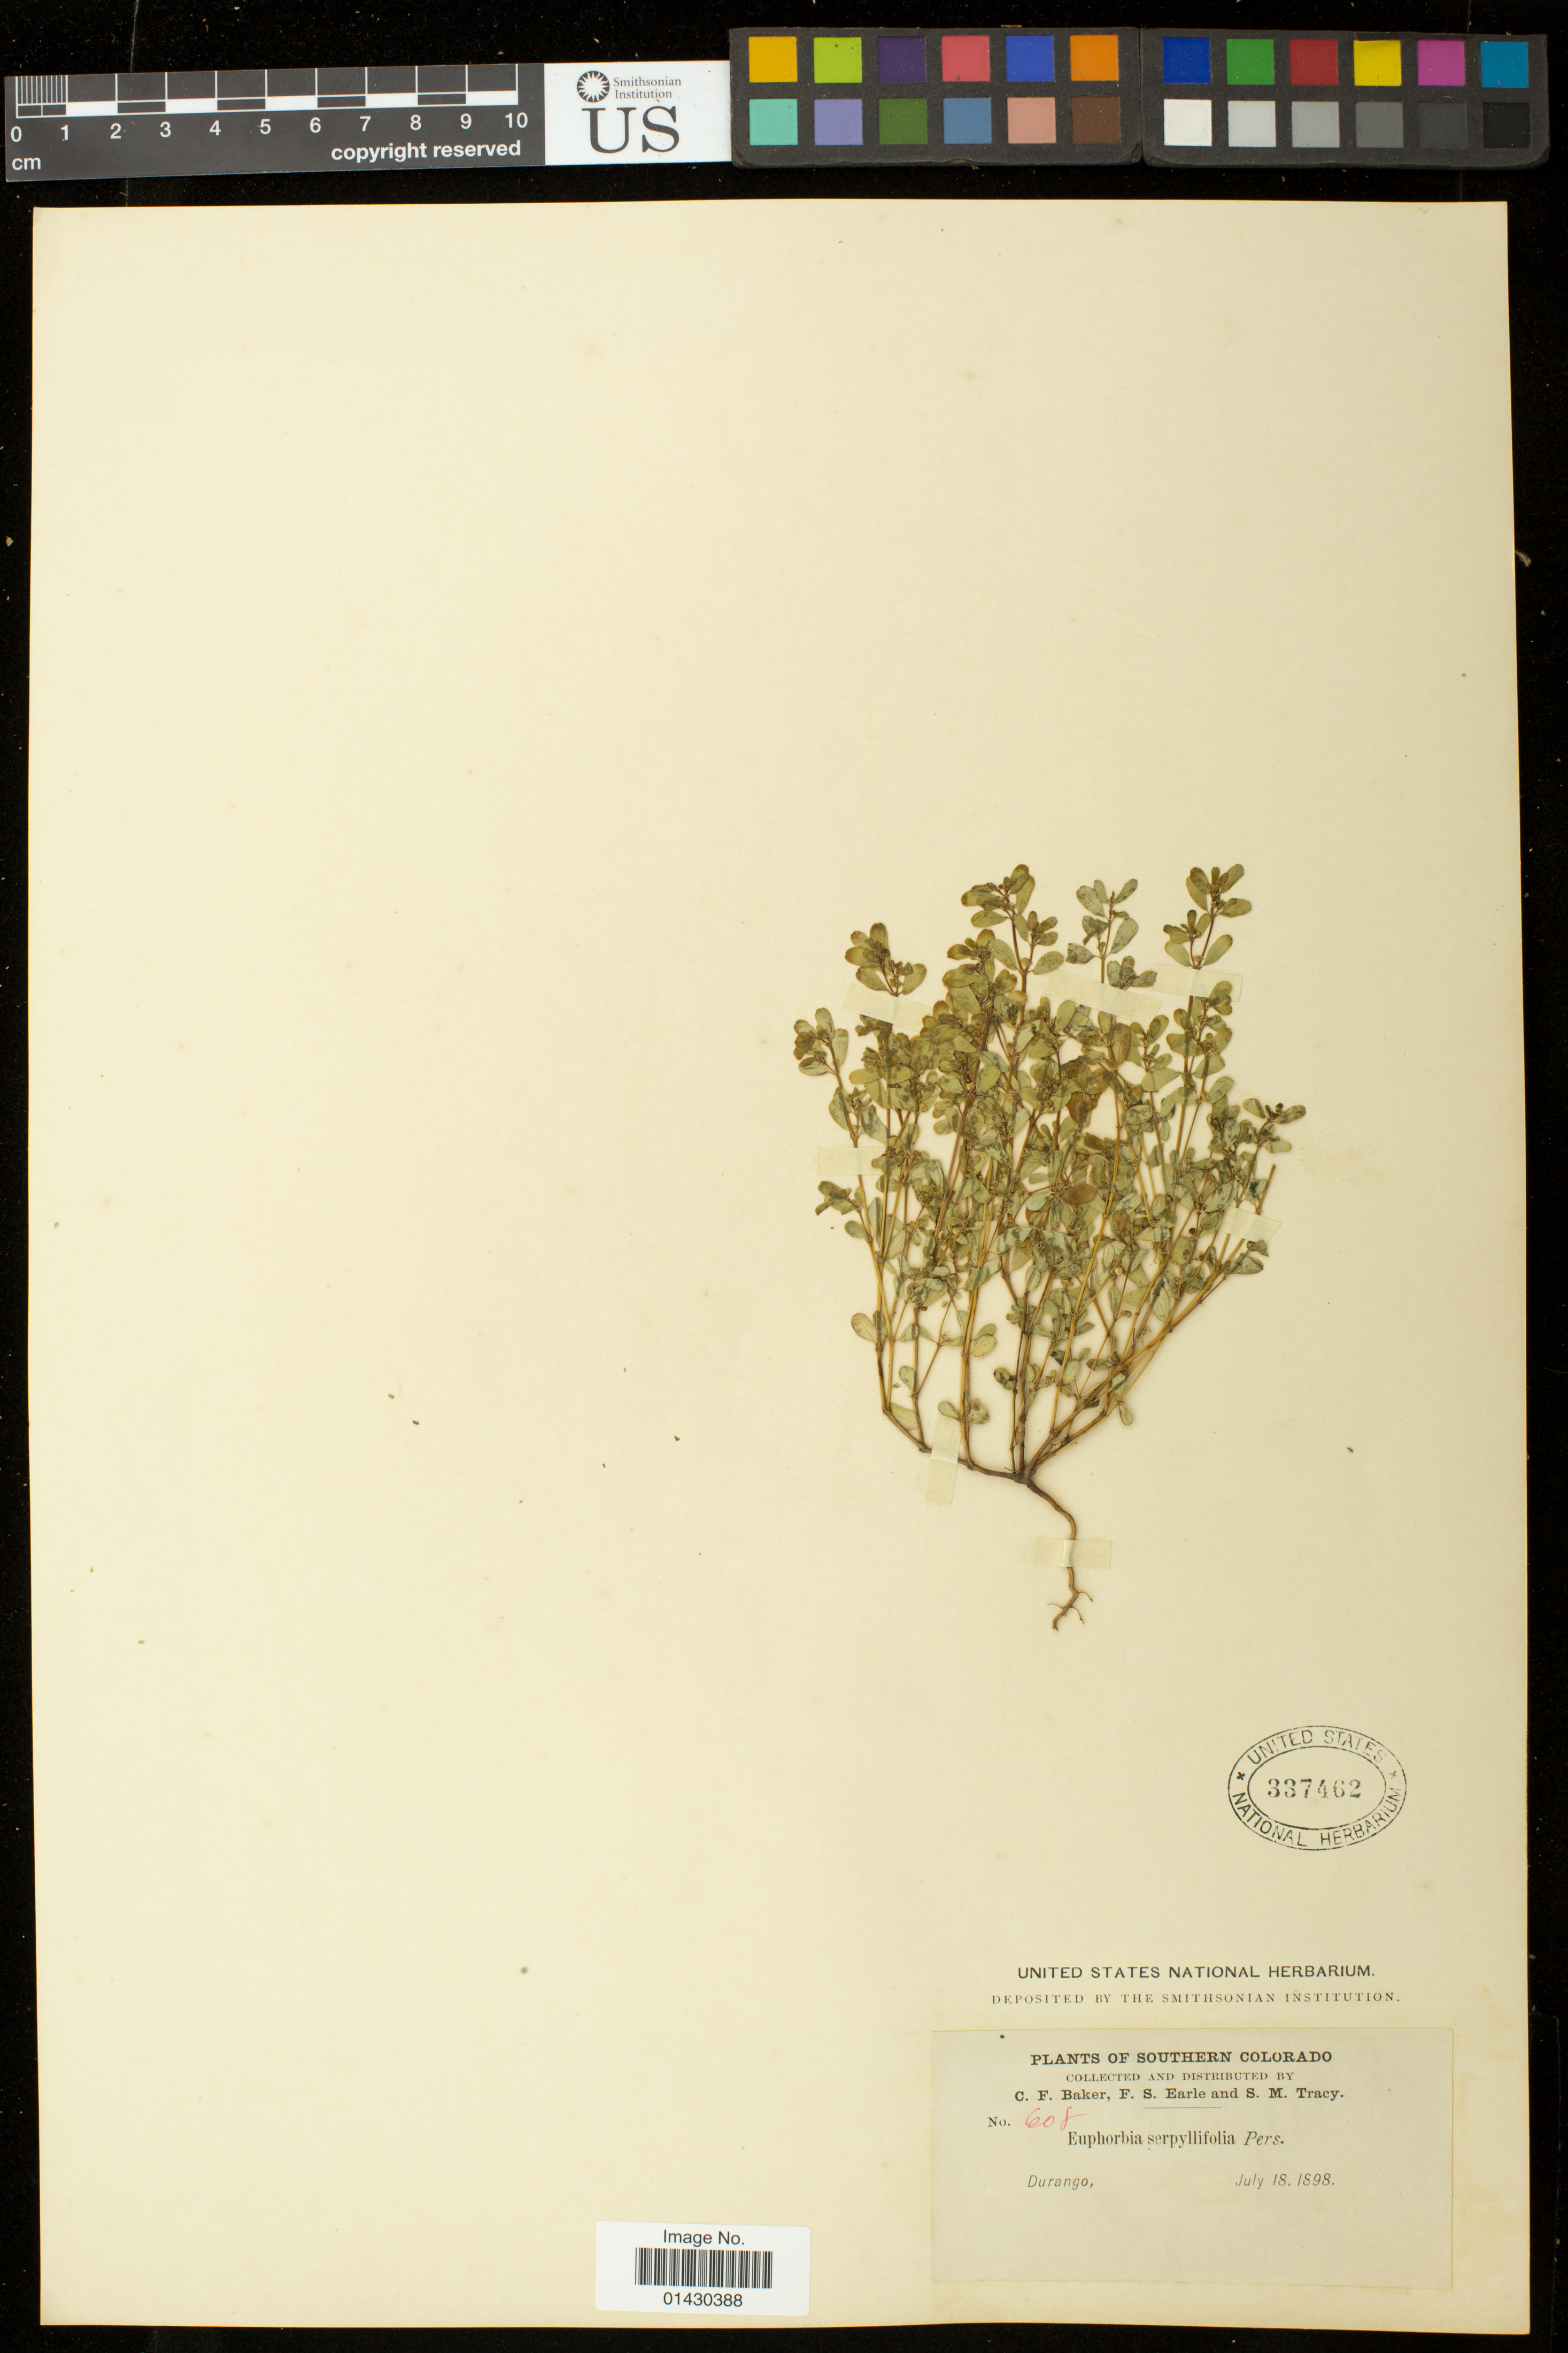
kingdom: Plantae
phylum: Tracheophyta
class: Magnoliopsida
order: Malpighiales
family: Euphorbiaceae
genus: Euphorbia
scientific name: Euphorbia serpillifolia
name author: Pers.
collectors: C. F. Baker, F. S. Earle & S. M. Tracy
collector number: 608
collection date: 1898-07-18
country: United States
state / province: Colorado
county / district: La Plata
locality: Durango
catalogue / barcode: US 337462